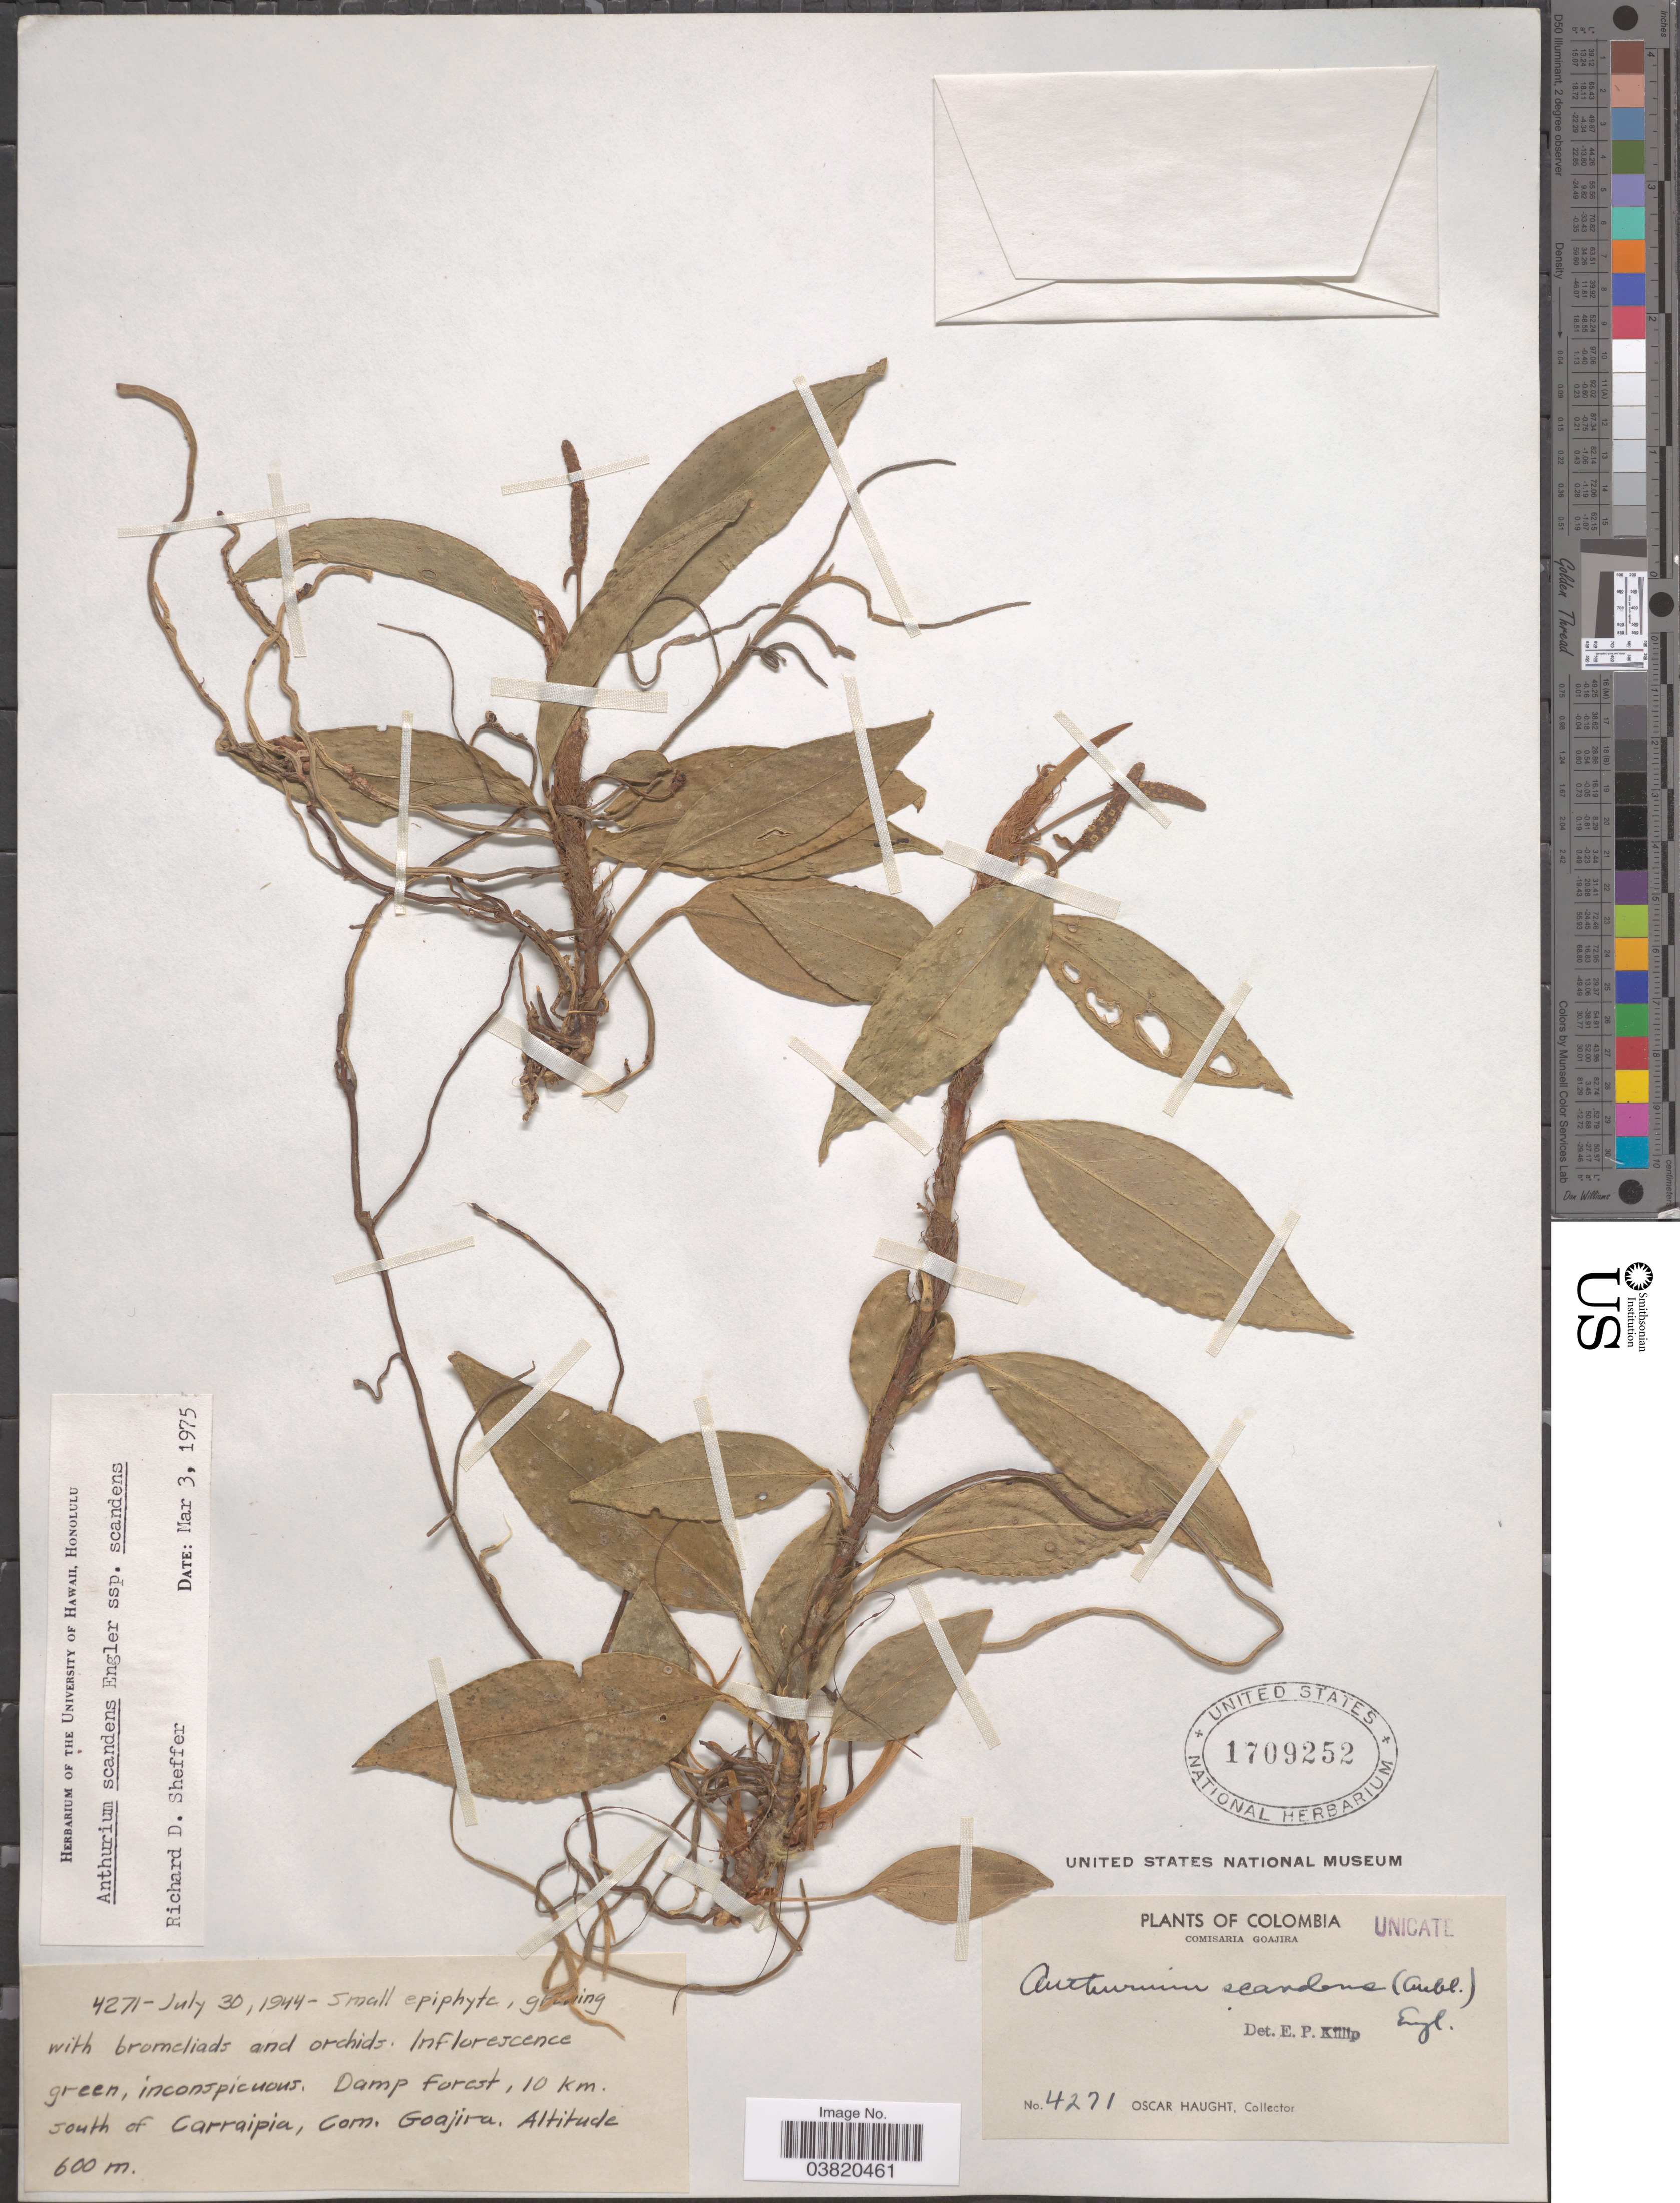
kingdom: Plantae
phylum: Tracheophyta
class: Liliopsida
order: Alismatales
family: Araceae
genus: Anthurium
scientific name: Anthurium scandens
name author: (Aubl.) Engl.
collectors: O. L. Haught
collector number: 4271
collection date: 1944-07-30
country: Colombia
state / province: La Guajira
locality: Comisaria Goajira.10 km. south of Carraipia.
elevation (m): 600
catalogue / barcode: US 1709252